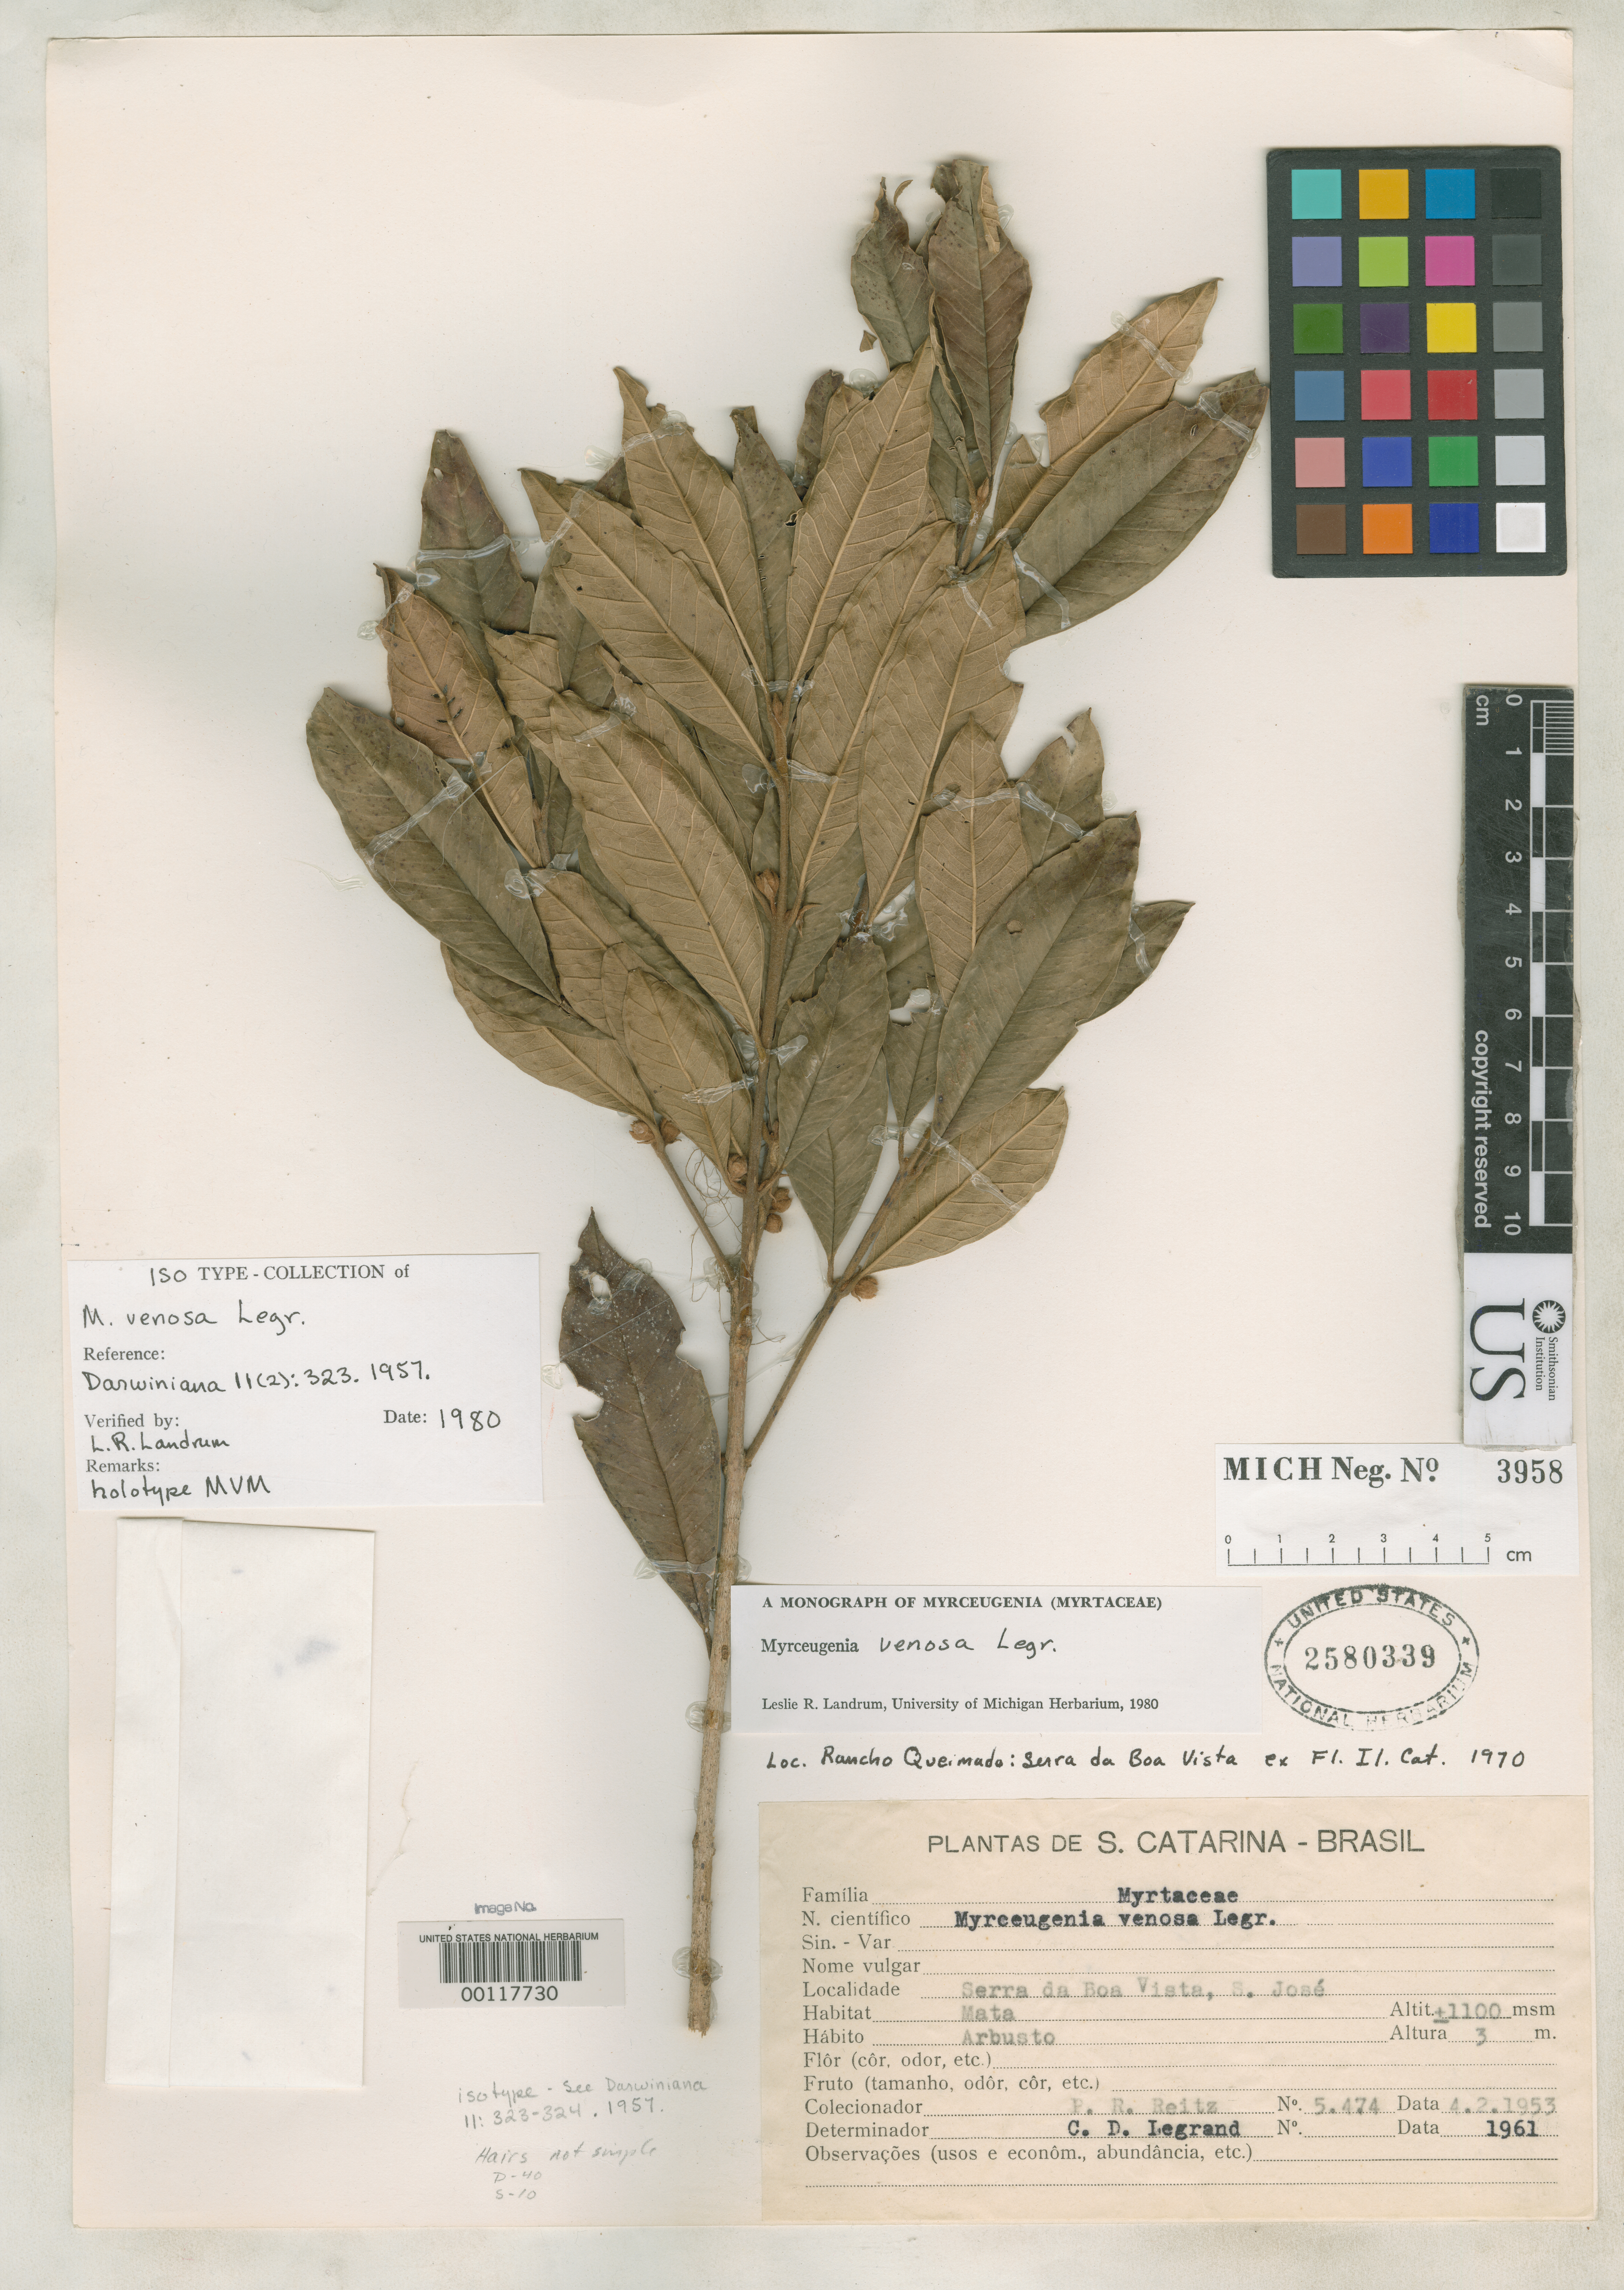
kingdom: Plantae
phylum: Tracheophyta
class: Magnoliopsida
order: Myrtales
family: Myrtaceae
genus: Myrceugenia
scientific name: Myrceugenia venosa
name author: D. Legrand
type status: Isotype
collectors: R. Reitz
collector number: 5474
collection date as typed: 04 Feb 1953 or 02 Apr 1953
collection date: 1953-02-04 or 1953-04-02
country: Brazil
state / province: Santa Catarina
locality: Serra de Boa Vista, San Jose.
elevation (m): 1100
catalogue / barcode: US 2580339